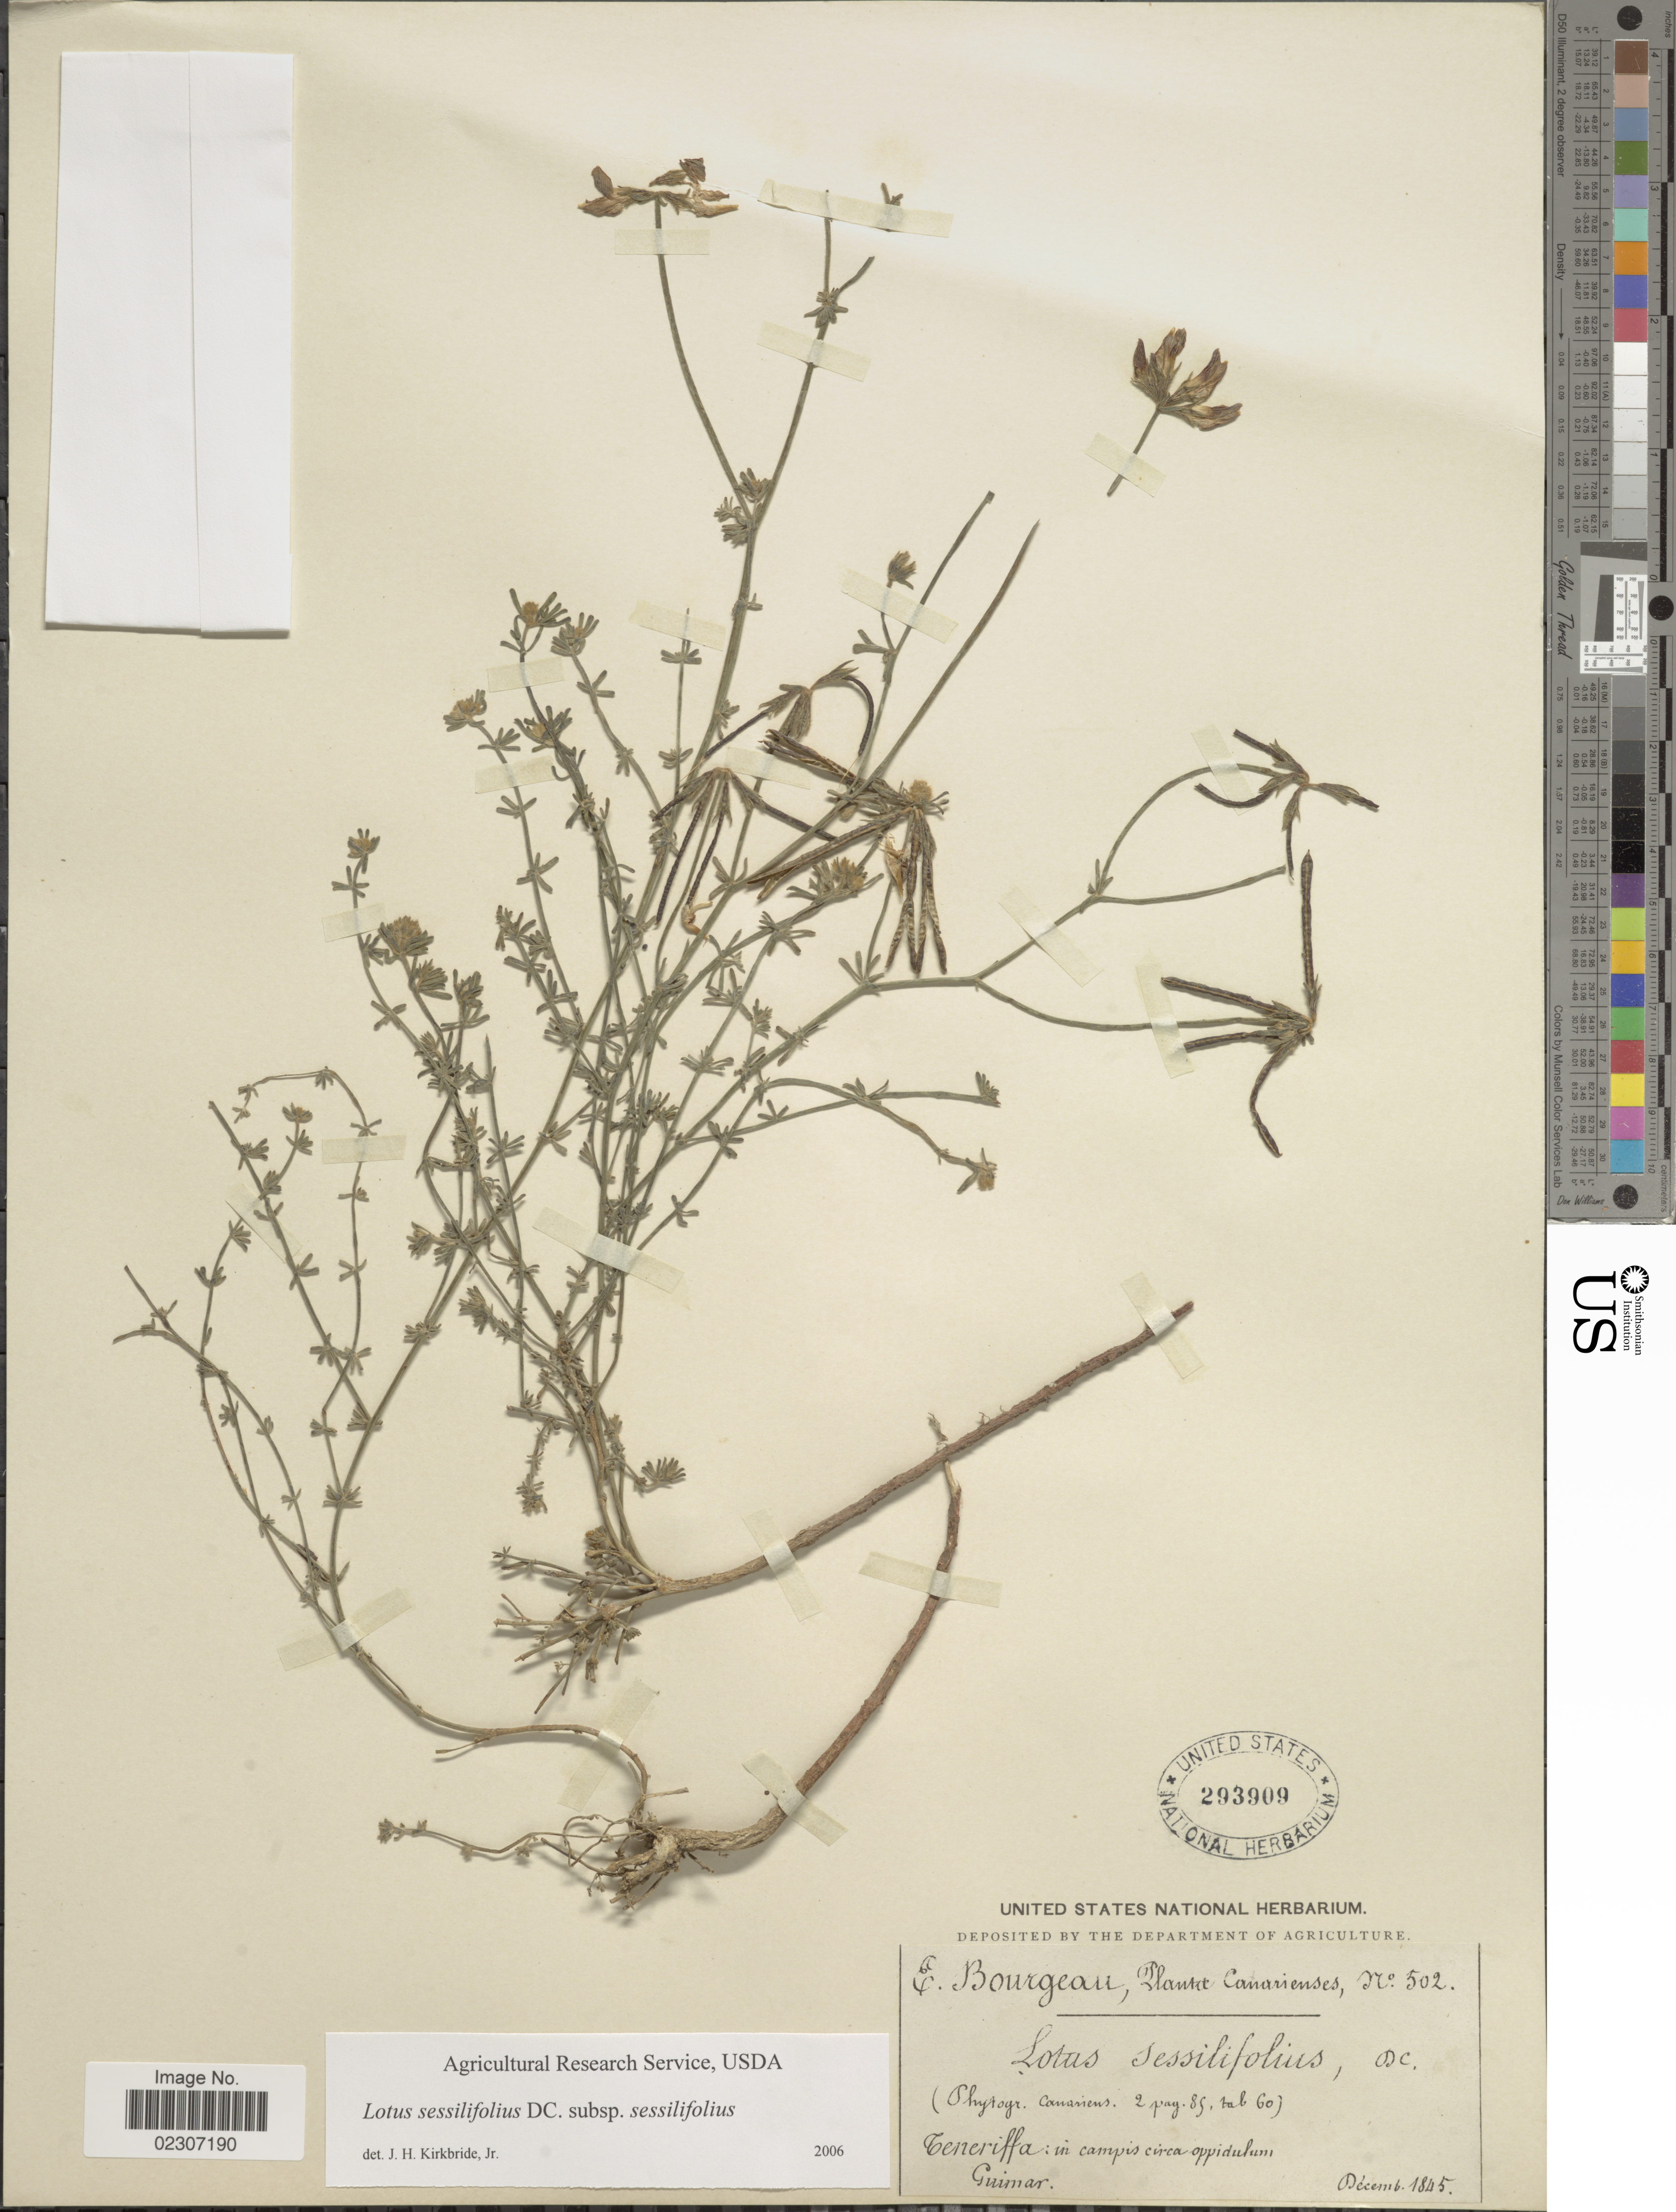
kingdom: Plantae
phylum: Tracheophyta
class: Magnoliopsida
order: Fabales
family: Fabaceae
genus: Lotus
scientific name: Lotus sessilifolius subsp. sessilifolius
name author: DC.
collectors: E. Bourgeau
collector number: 502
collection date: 1845-12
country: Spain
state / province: Canarias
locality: Teneriffa: in campis circa Oppidulum. Guimar.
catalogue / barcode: US 293909